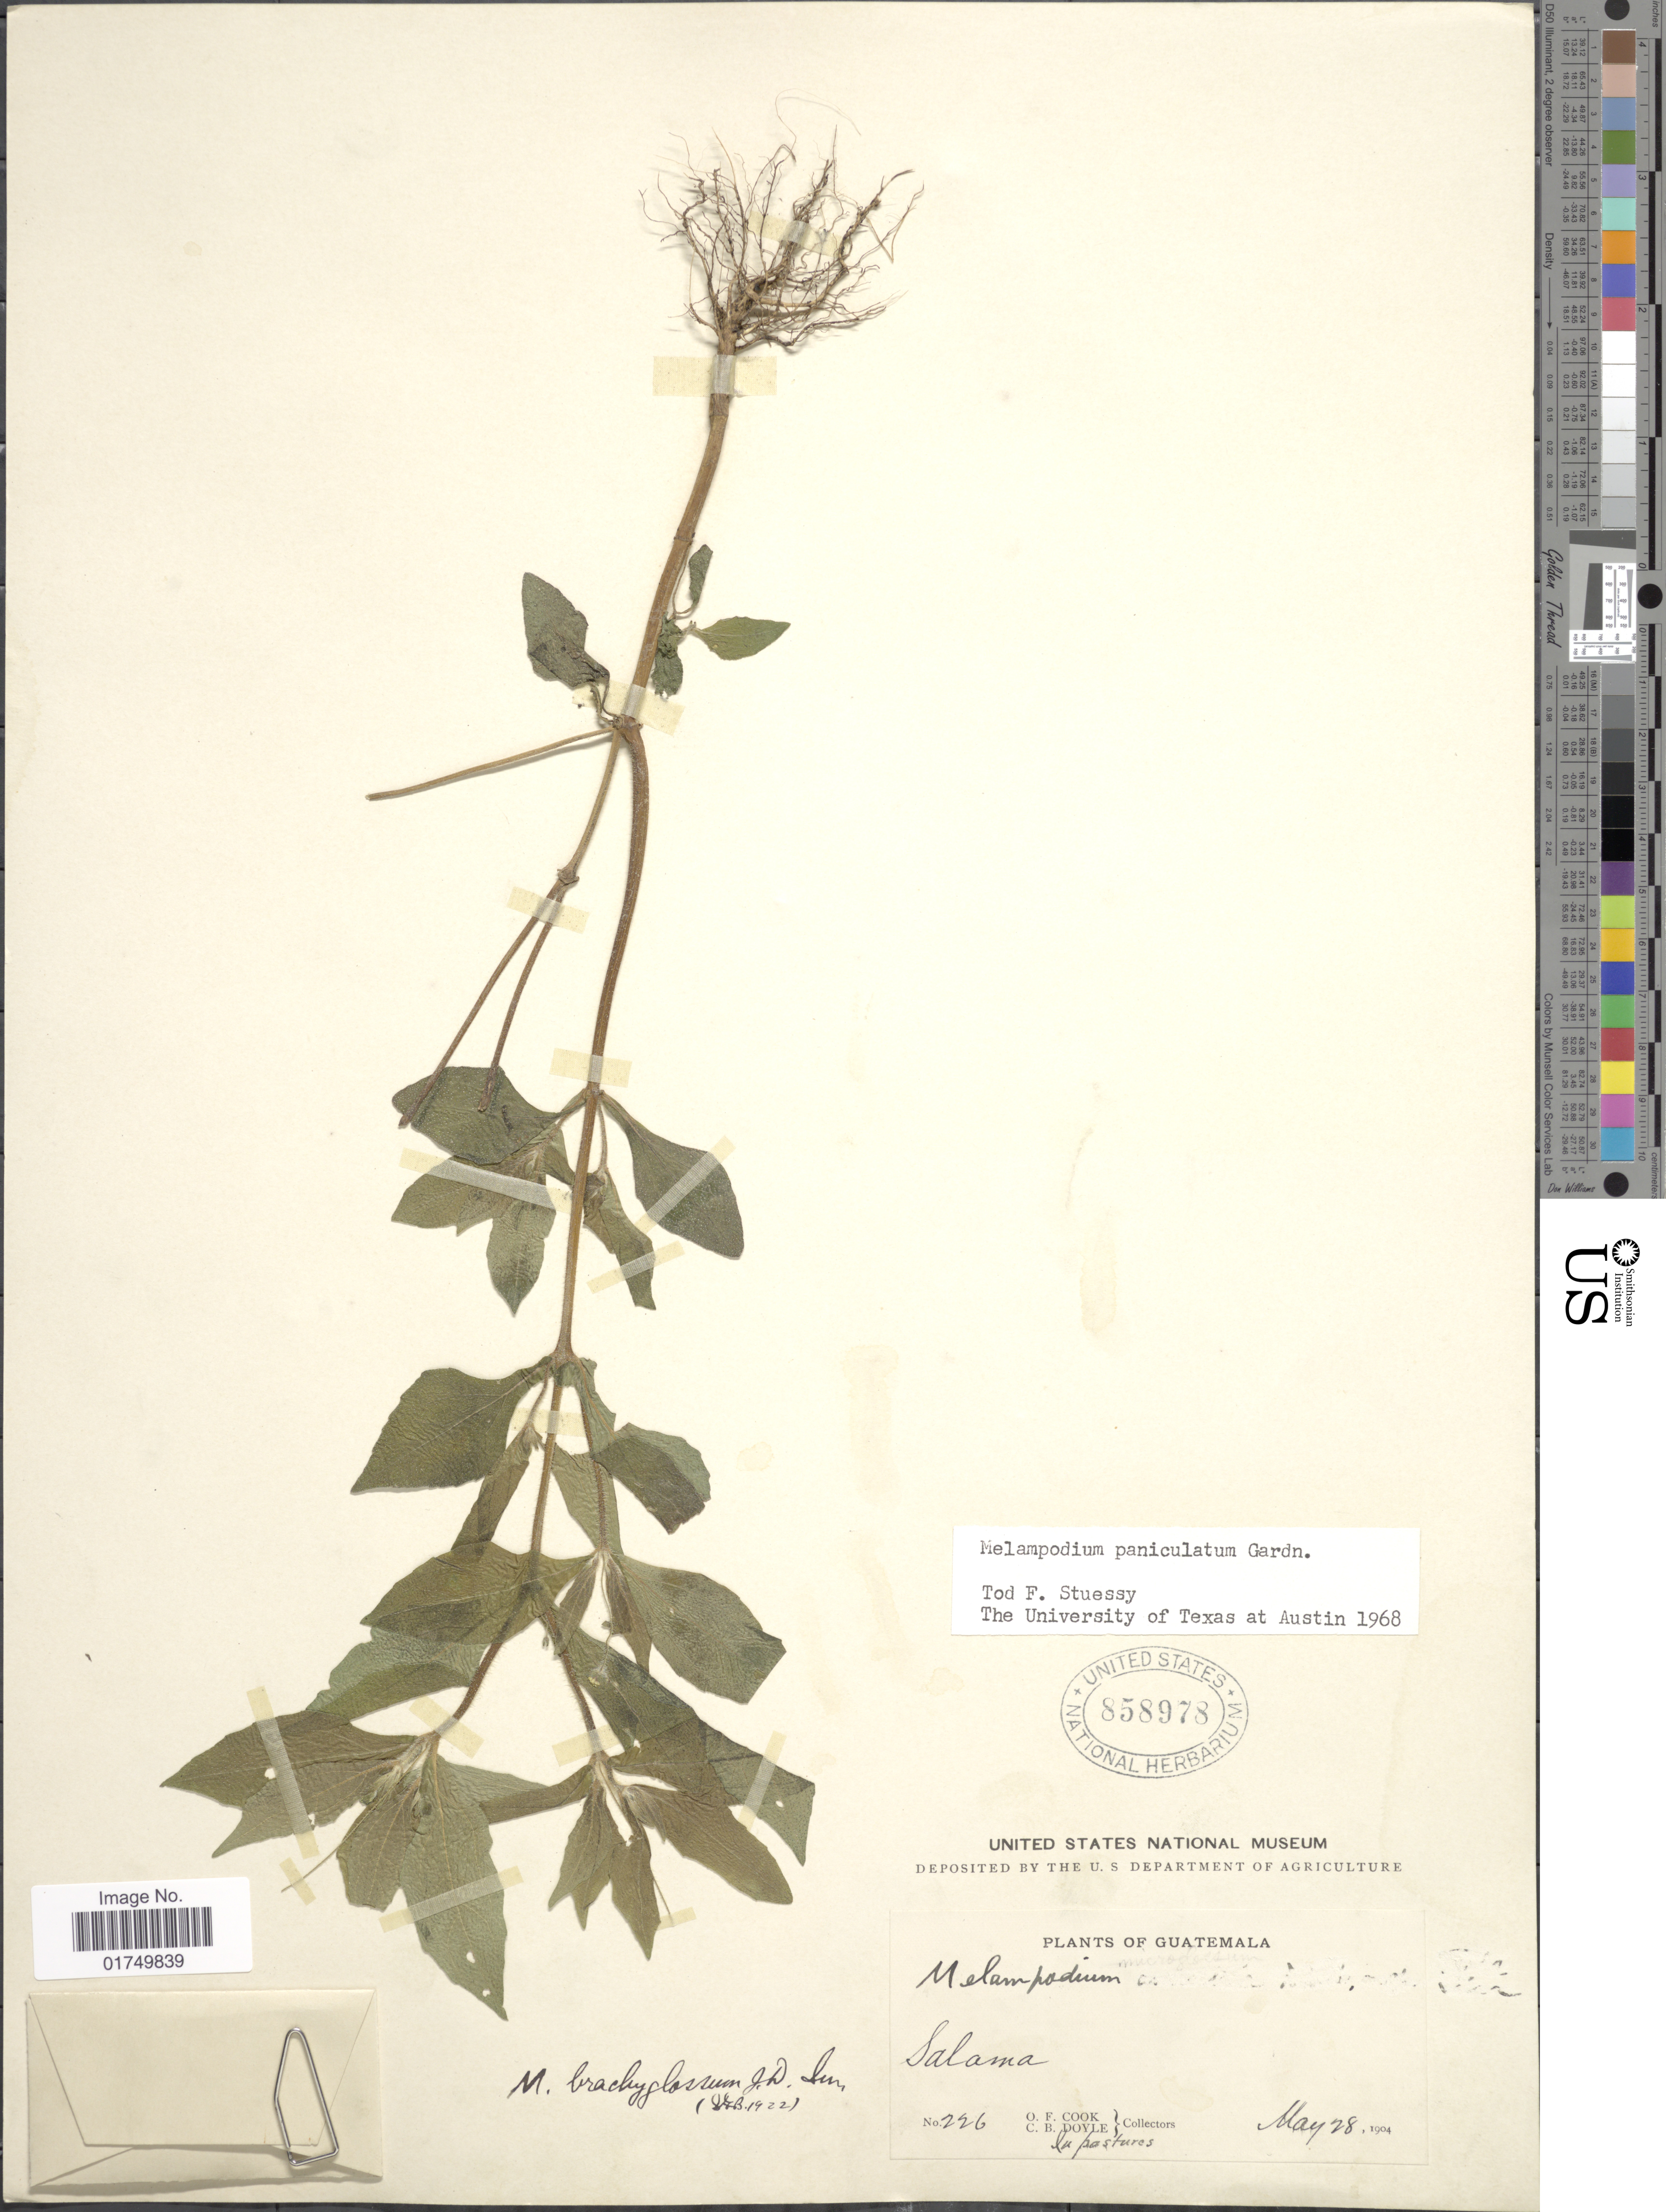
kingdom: Plantae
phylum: Tracheophyta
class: Magnoliopsida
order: Asterales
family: Asteraceae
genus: Melampodium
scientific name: Melampodium paniculatum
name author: Gardner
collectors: O. F. Cook & C. Doyle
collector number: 226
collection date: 1904-05-28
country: Guatemala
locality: Salama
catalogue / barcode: US 858978